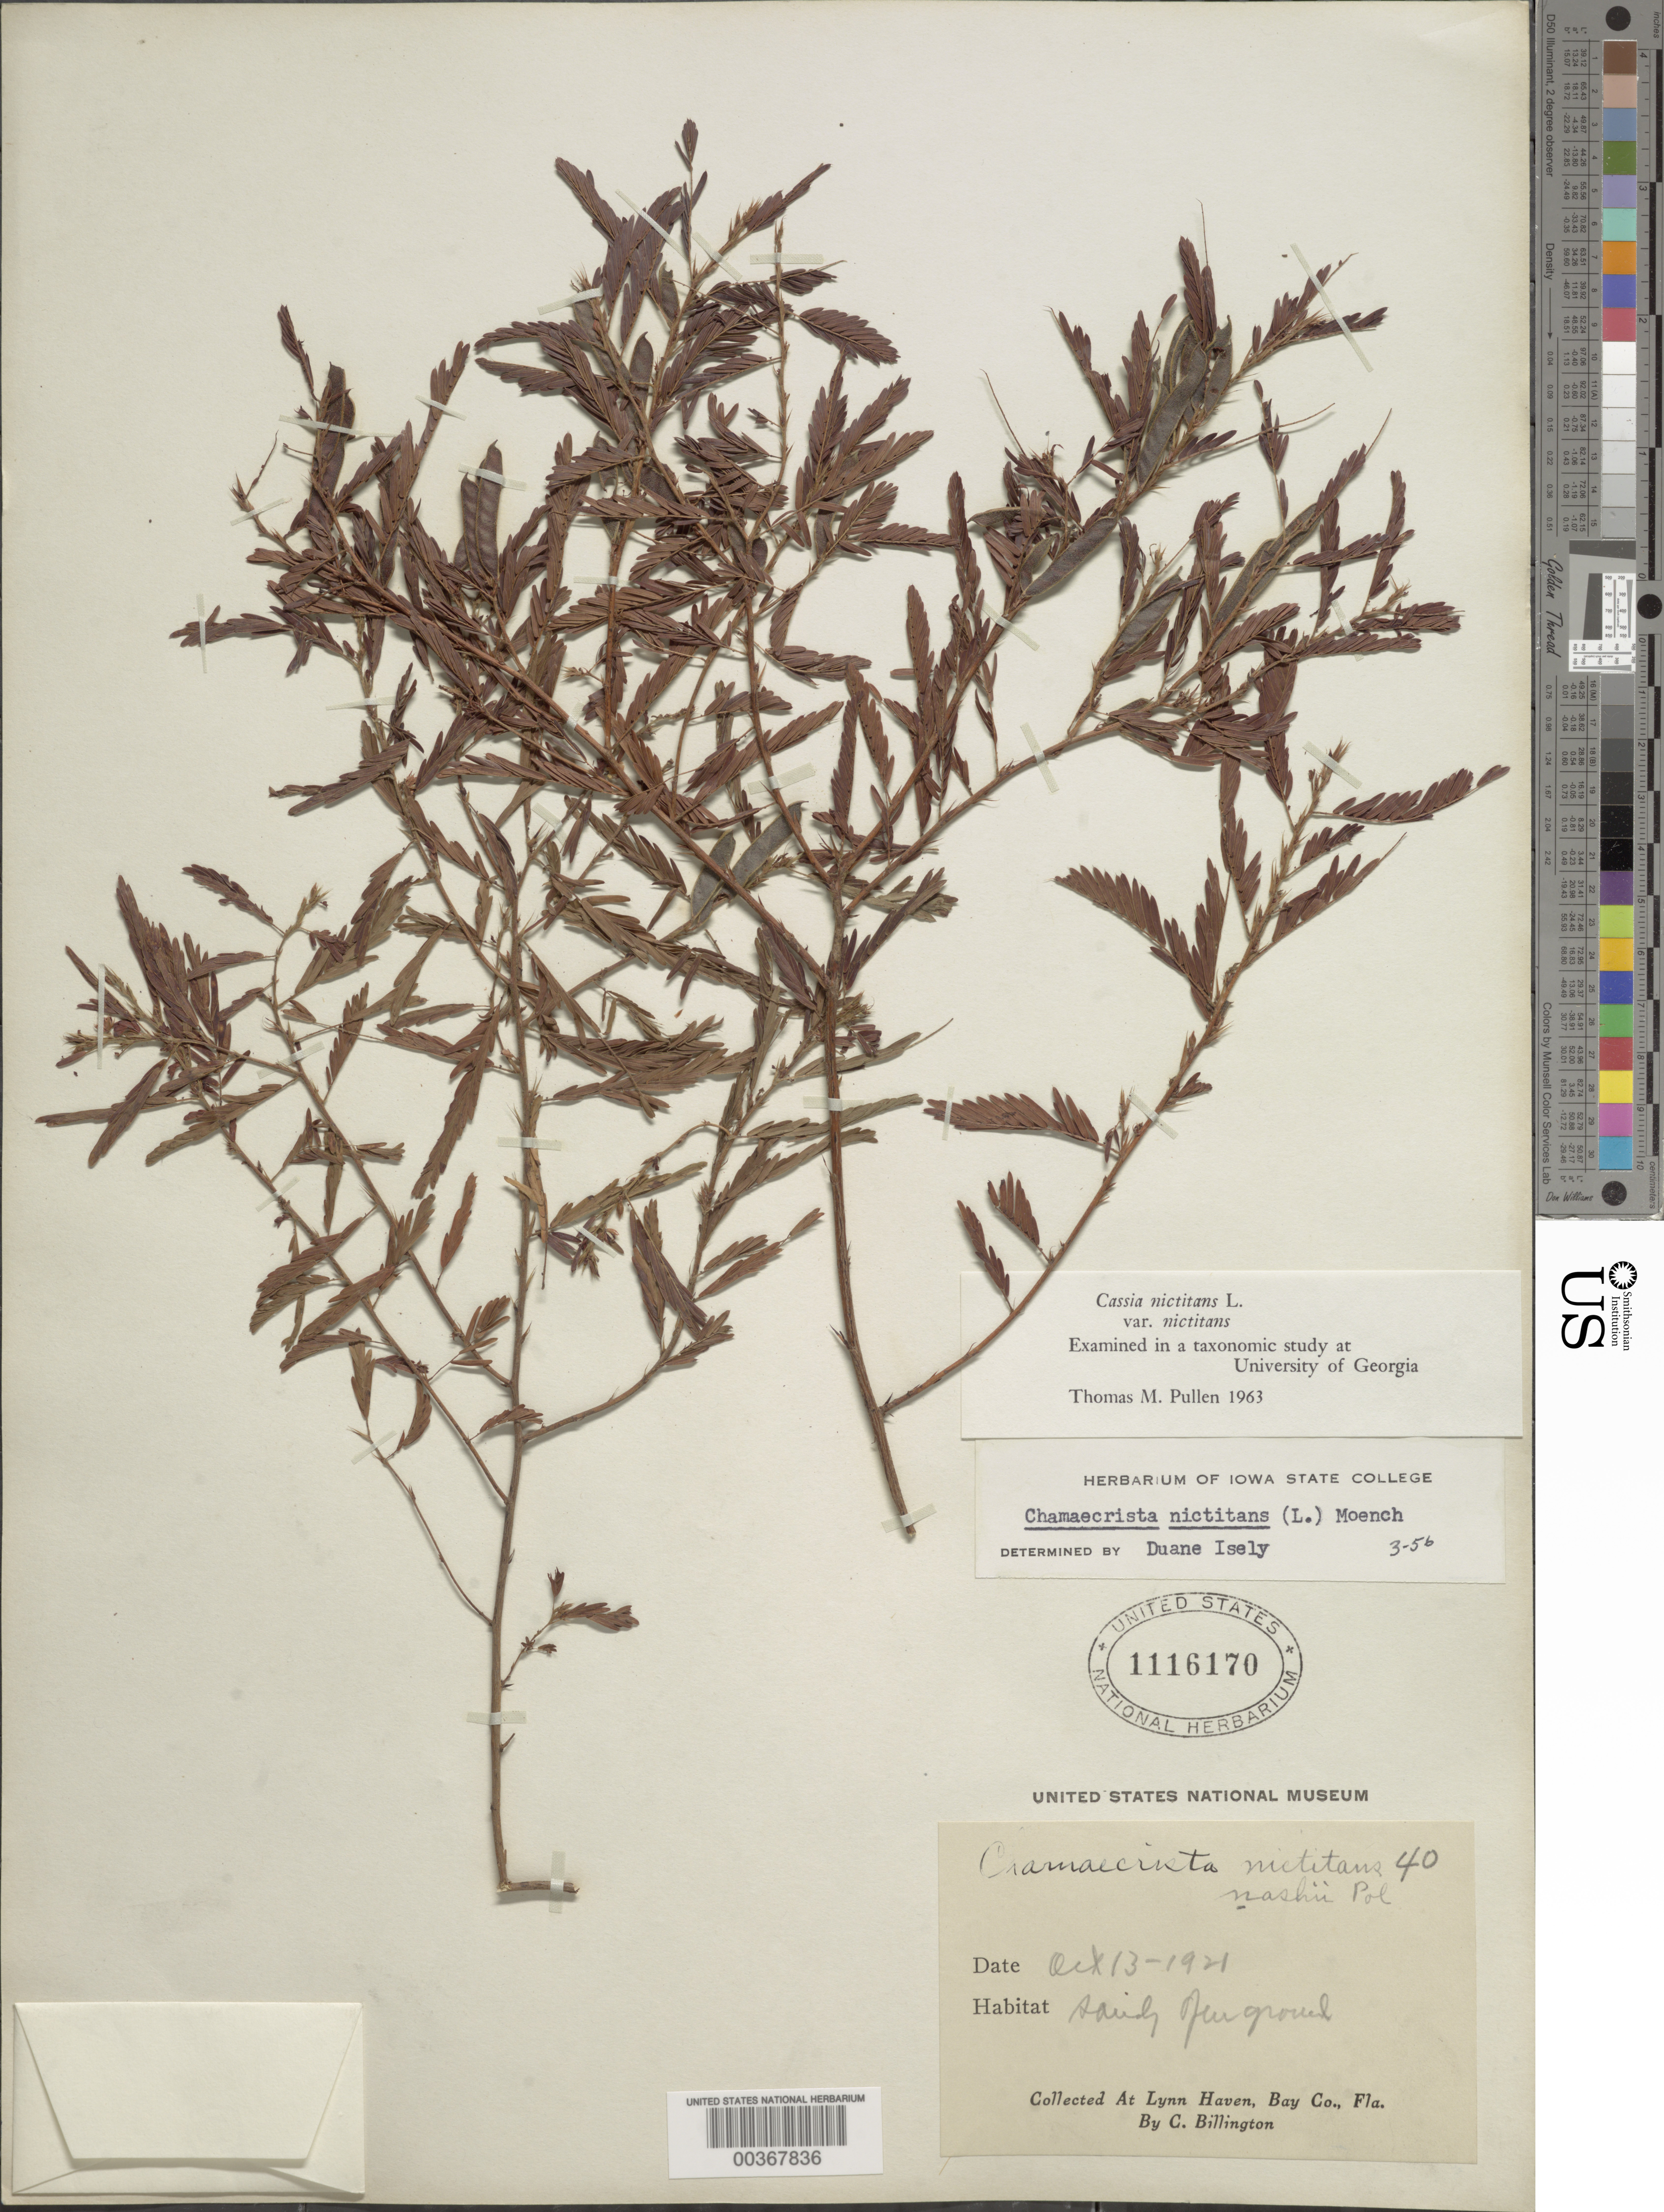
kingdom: Plantae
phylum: Tracheophyta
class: Magnoliopsida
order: Fabales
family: Fabaceae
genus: Chamaecrista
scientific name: Chamaecrista nictitans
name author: (L.) Moench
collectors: C. Billington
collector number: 40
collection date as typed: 13 Oct 1921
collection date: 1921-10-13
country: United States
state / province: Florida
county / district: Bay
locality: Lynn haven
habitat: Sandy open ground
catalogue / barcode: US 1116170